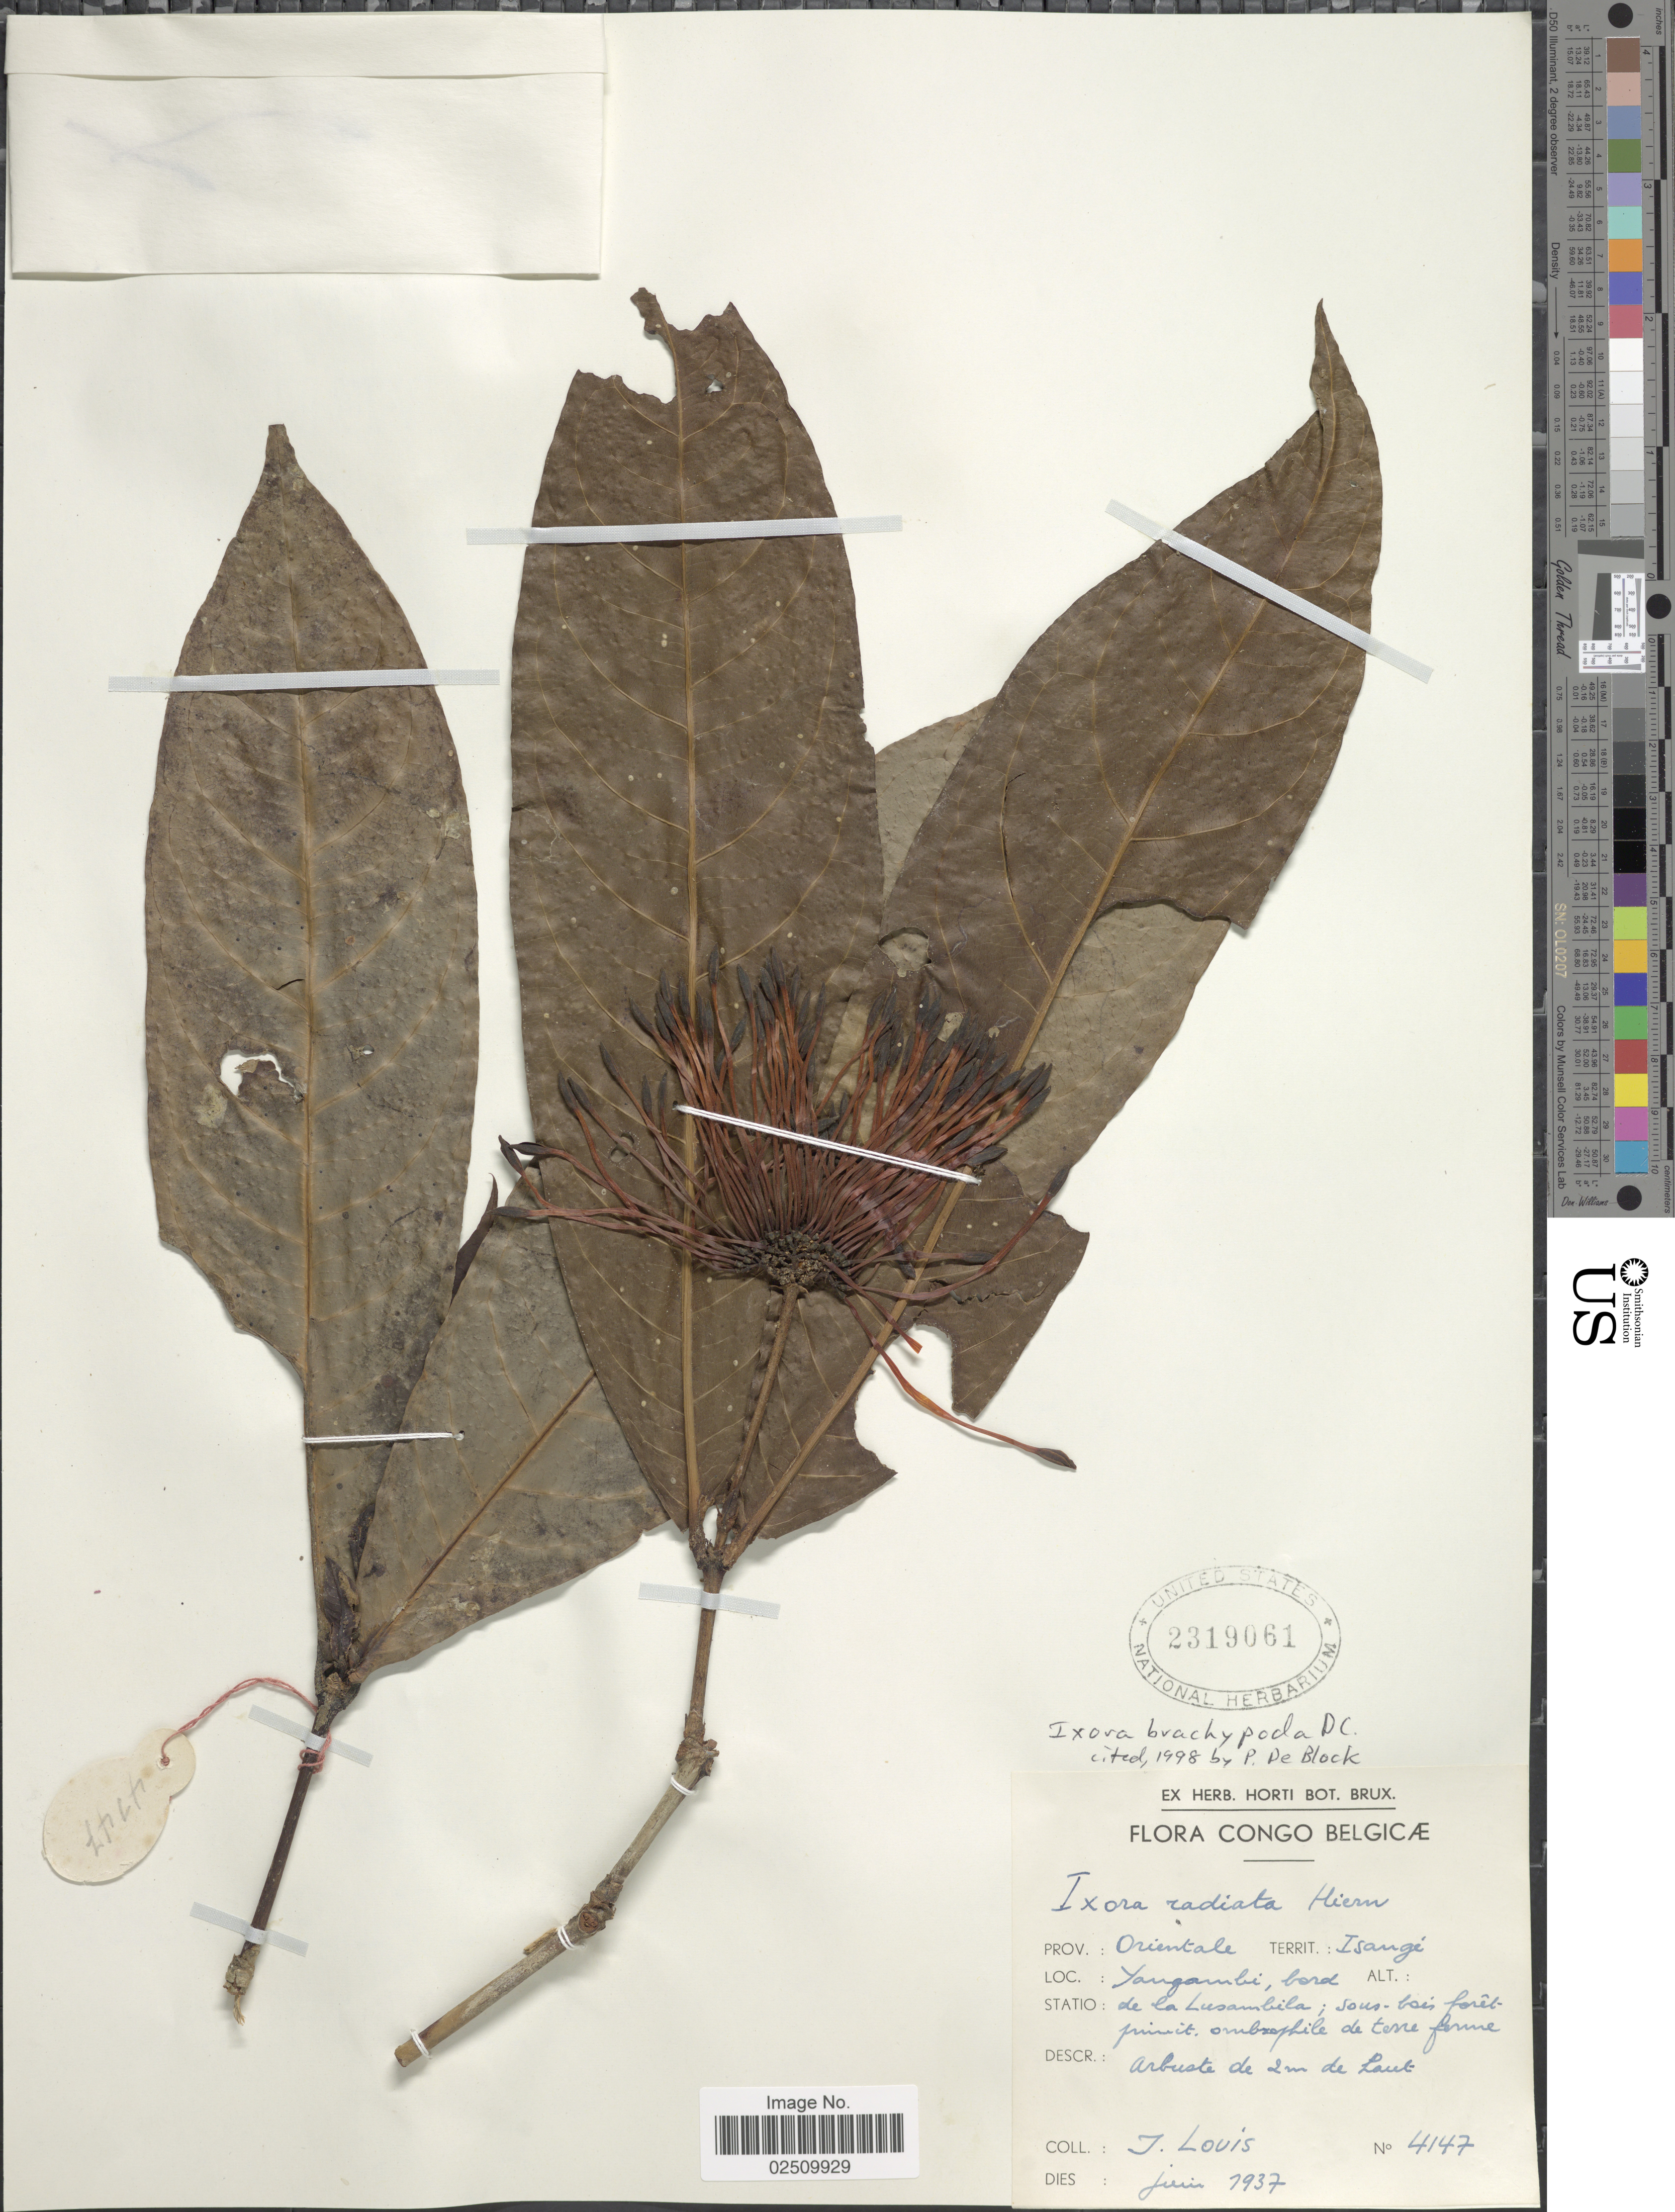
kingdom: Plantae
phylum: Tracheophyta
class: Magnoliopsida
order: Gentianales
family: Rubiaceae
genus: Ixora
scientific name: Ixora brachypoda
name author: DC.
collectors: J. Louis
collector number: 4147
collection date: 1937-06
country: Congo, Democratic Republic of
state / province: Tshopo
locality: Congo Belgicae. Territ.: Isangi. Yangambi, bord de la Lusambila.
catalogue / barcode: US 2319061